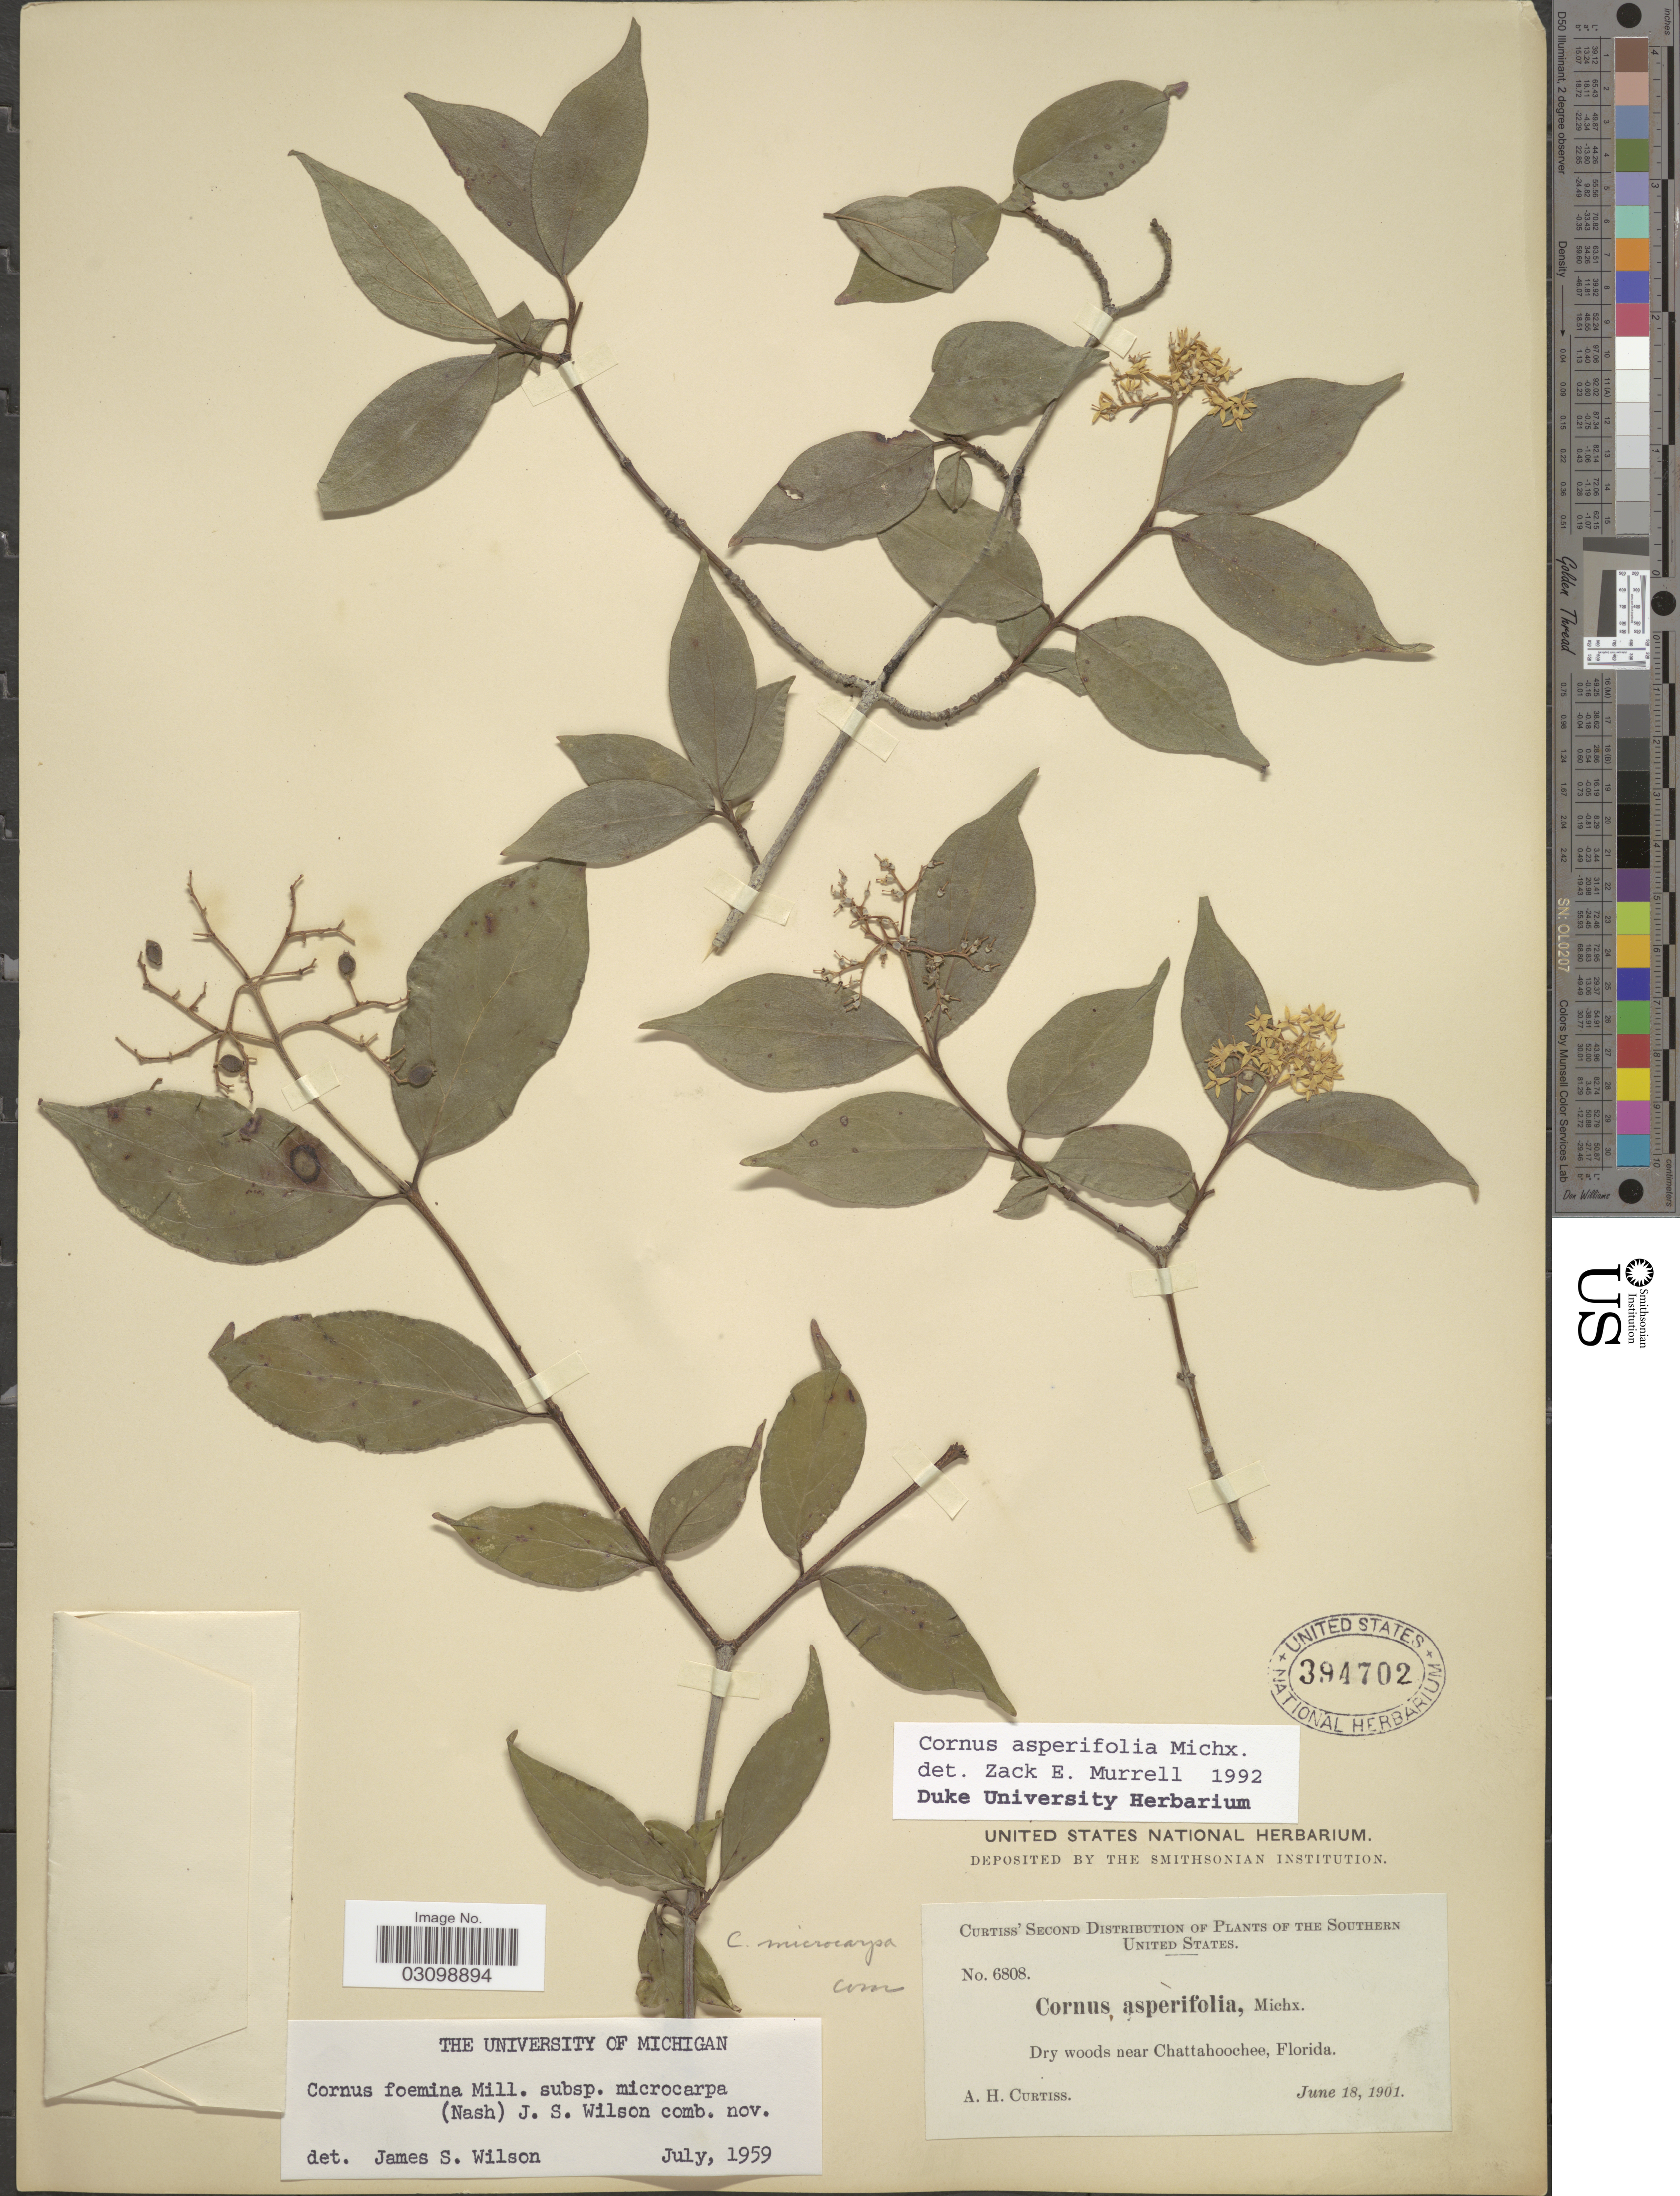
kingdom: Plantae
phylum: Tracheophyta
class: Magnoliopsida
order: Cornales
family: Cornaceae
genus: Cornus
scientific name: Cornus asperifolia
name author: Michx.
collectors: A. H. Curtiss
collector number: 6808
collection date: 1901-06-18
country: United States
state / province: Florida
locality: The Southern United States, Dry woods near Chattahoochee.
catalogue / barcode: US 394702